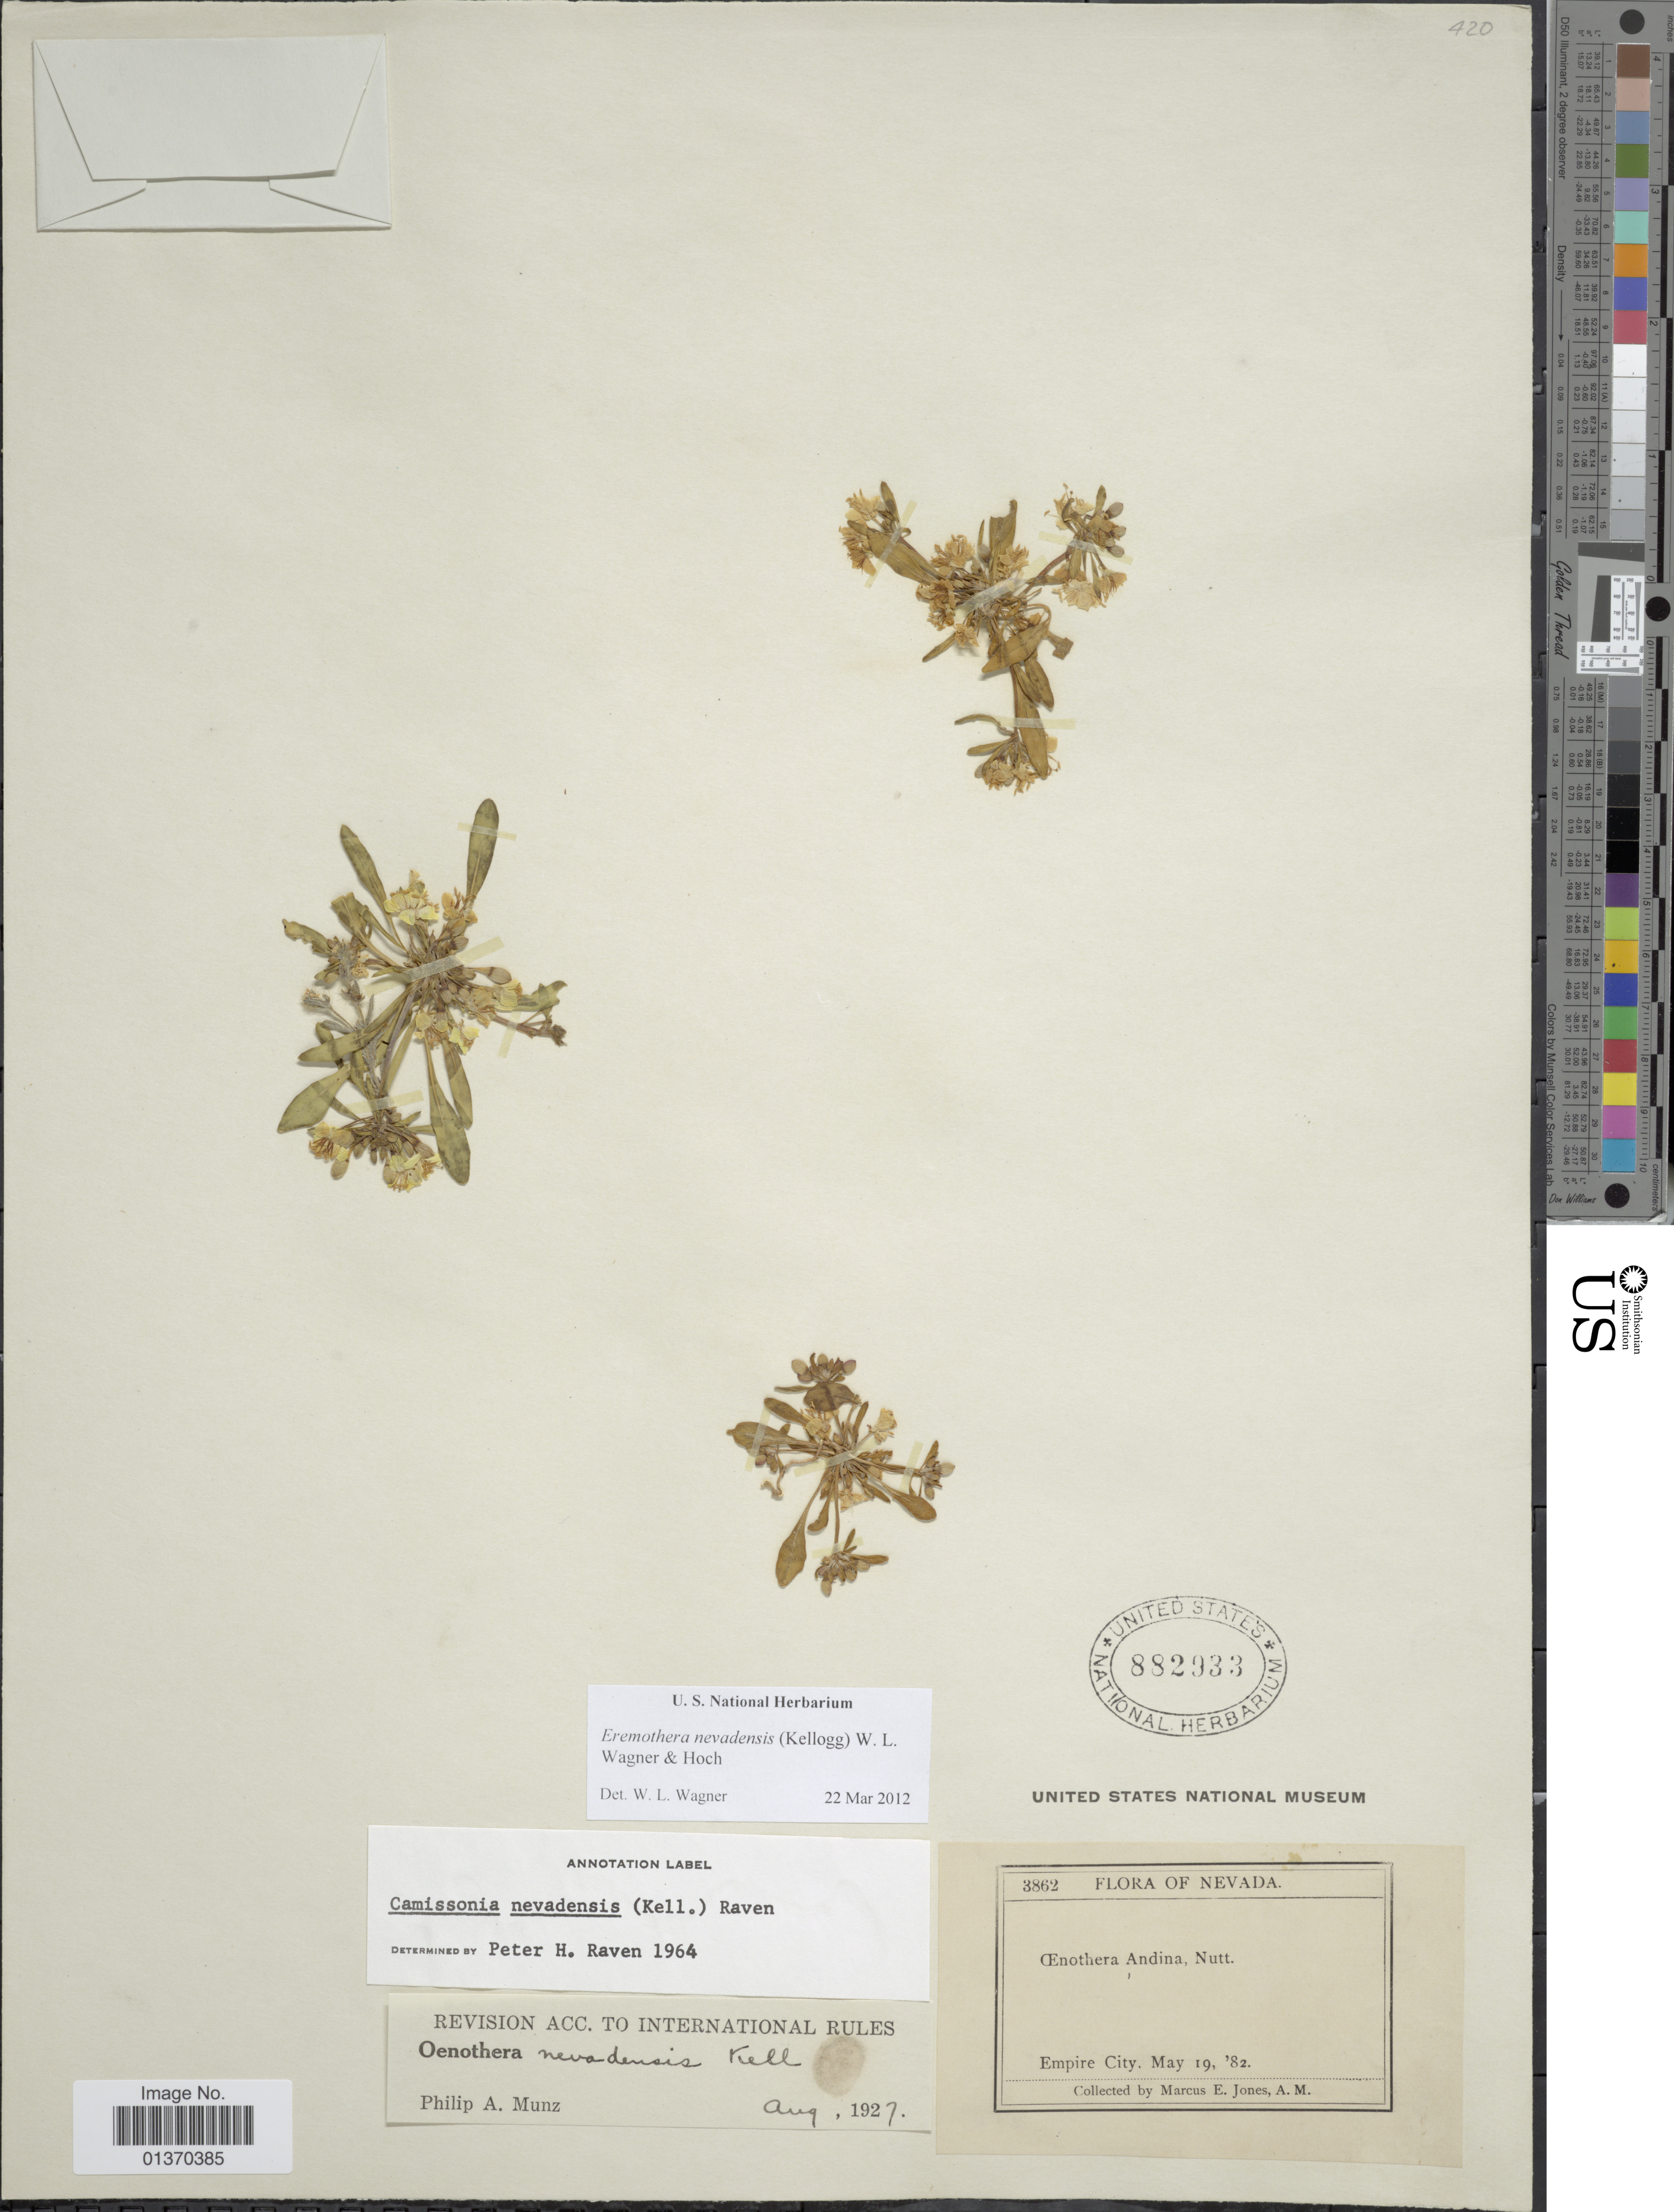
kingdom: Plantae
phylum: Tracheophyta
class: Magnoliopsida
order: Myrtales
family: Onagraceae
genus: Eremothera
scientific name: Eremothera nevadensis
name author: (Kellogg) W.L. Wagner & Hoch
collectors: M. E. Jones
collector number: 3862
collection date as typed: Transcribed d/m/y: 19/5/82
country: United States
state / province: Nevada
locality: Empire City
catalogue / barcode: US 882933